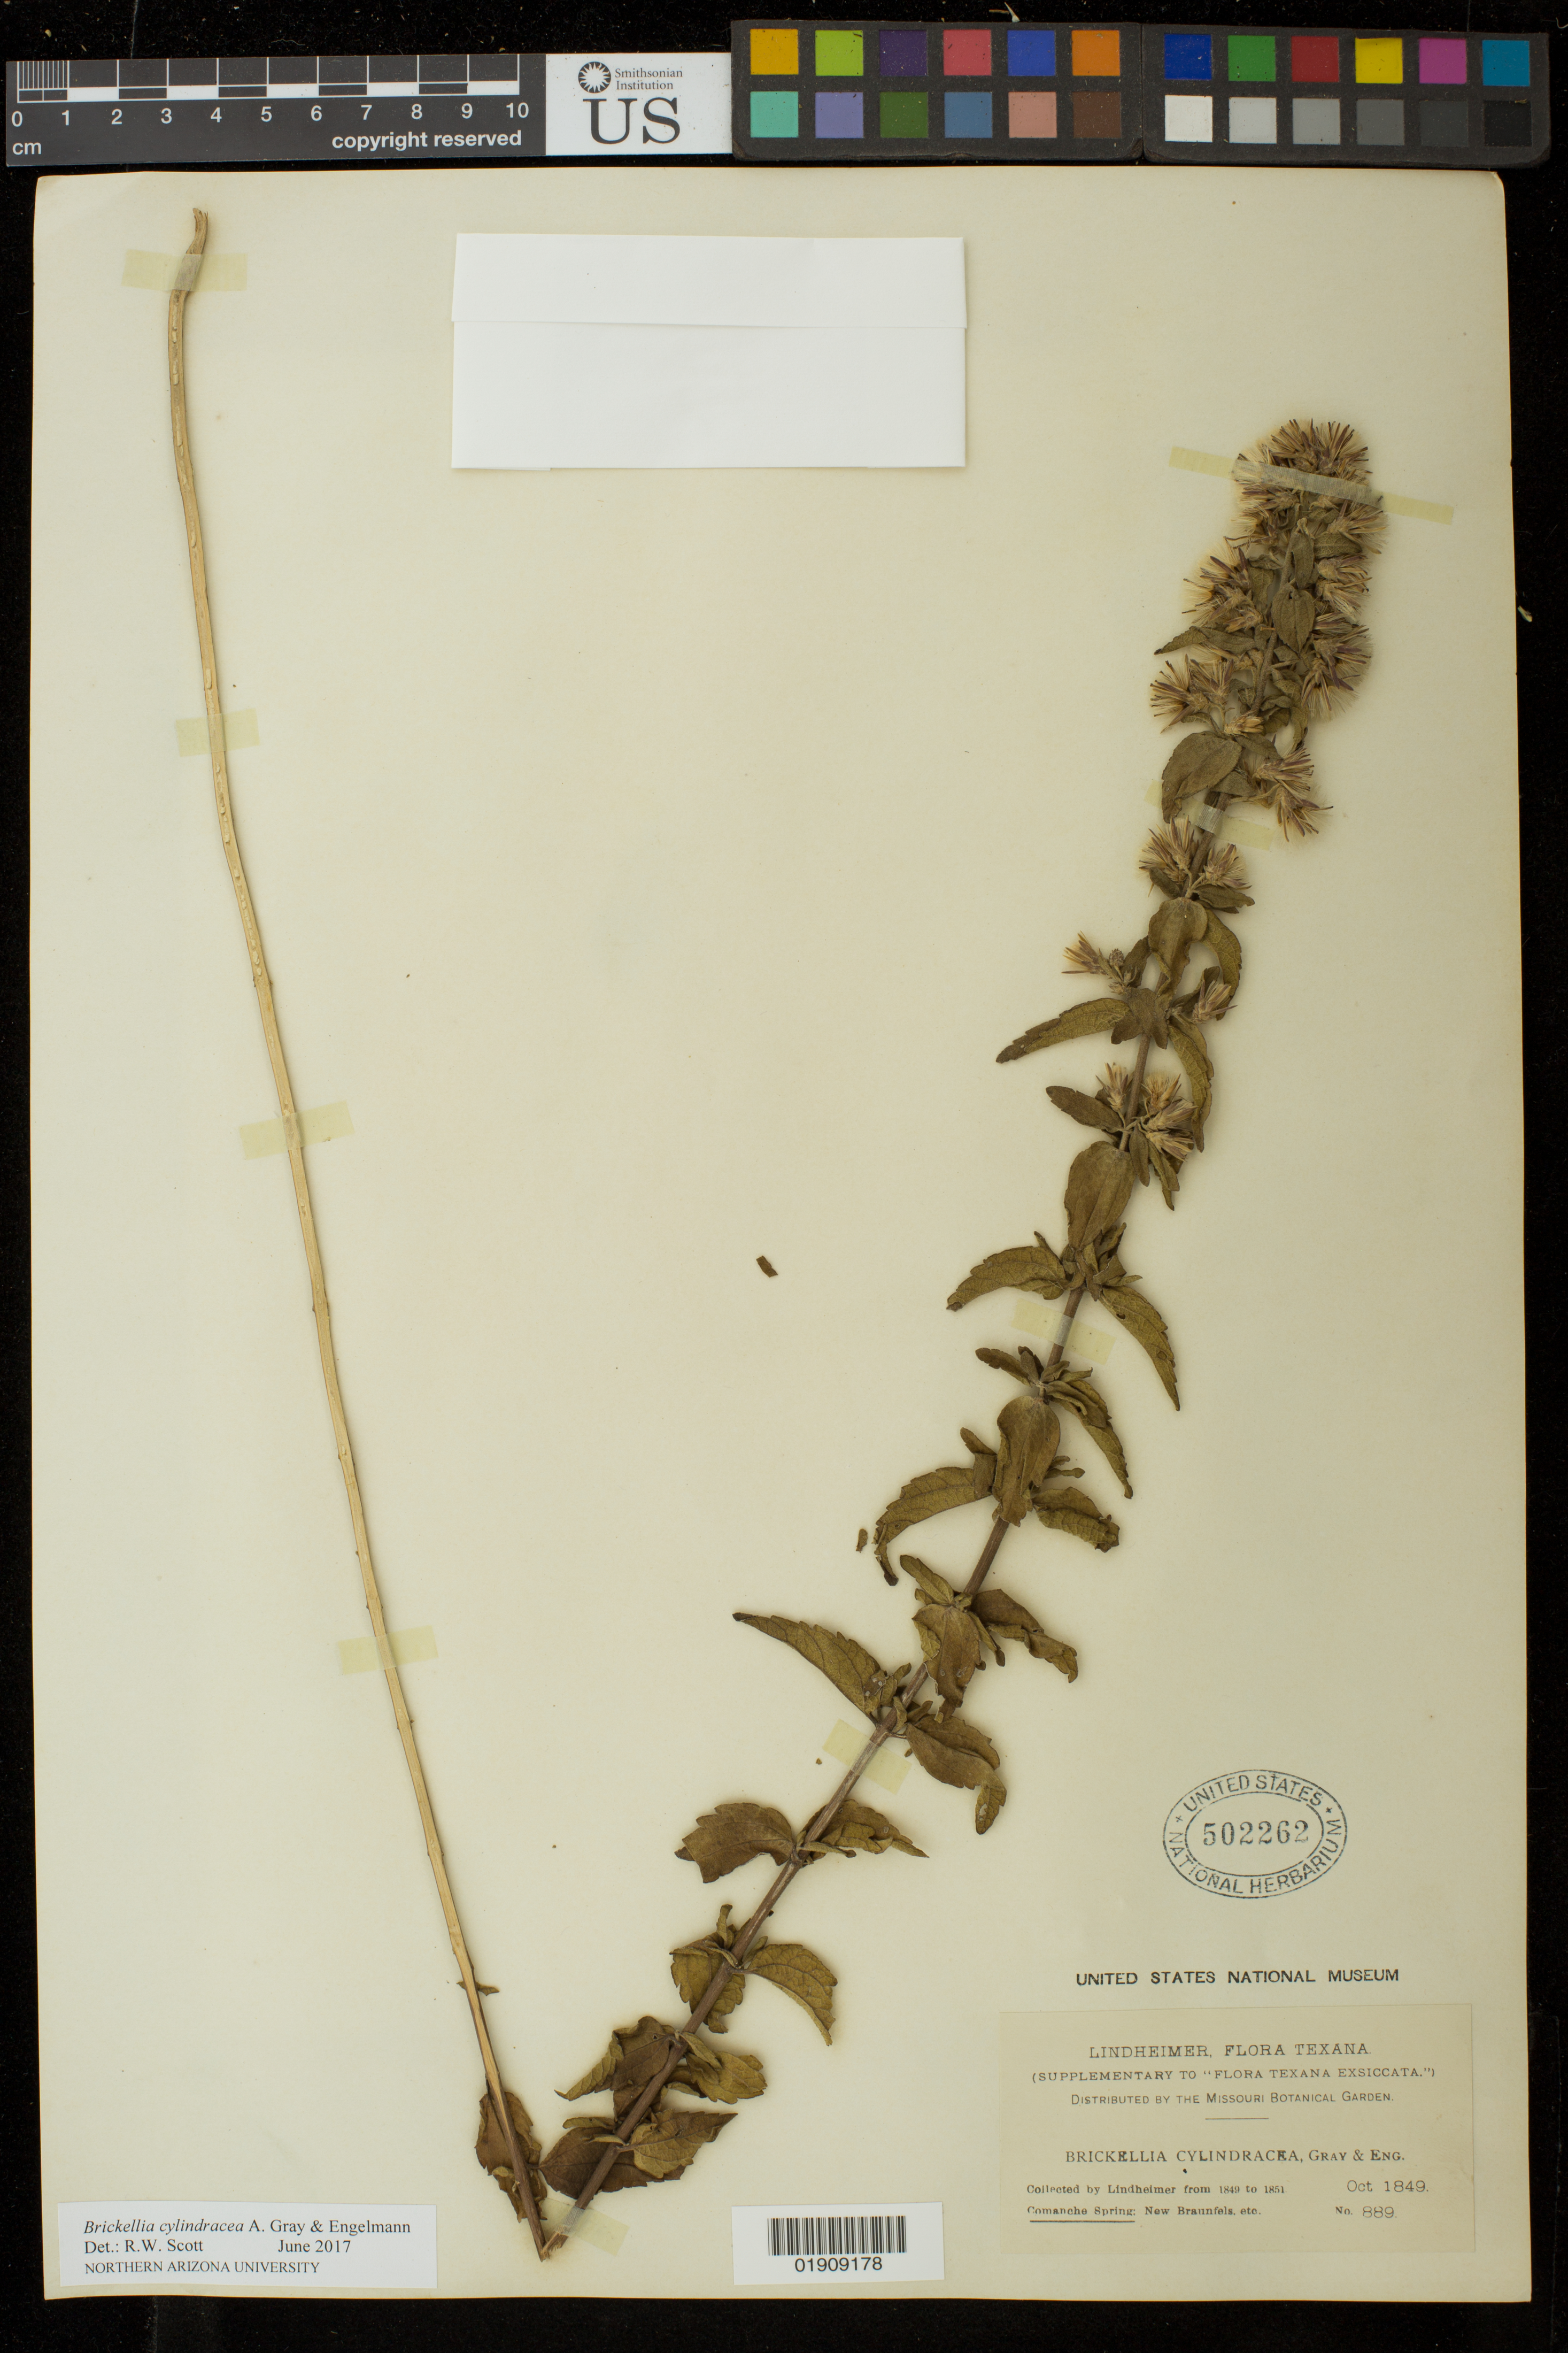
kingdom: Plantae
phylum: Tracheophyta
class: Magnoliopsida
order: Asterales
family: Asteraceae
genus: Brickellia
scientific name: Brickellia cylindracea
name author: A. Gray & Engelm. in A. Gray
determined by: Scott, R. W.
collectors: F. Lindheimer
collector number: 889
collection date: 1849-10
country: United States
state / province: Texas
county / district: Comal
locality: Commanche Spring. New Braunfels. etc.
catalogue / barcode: US 502262